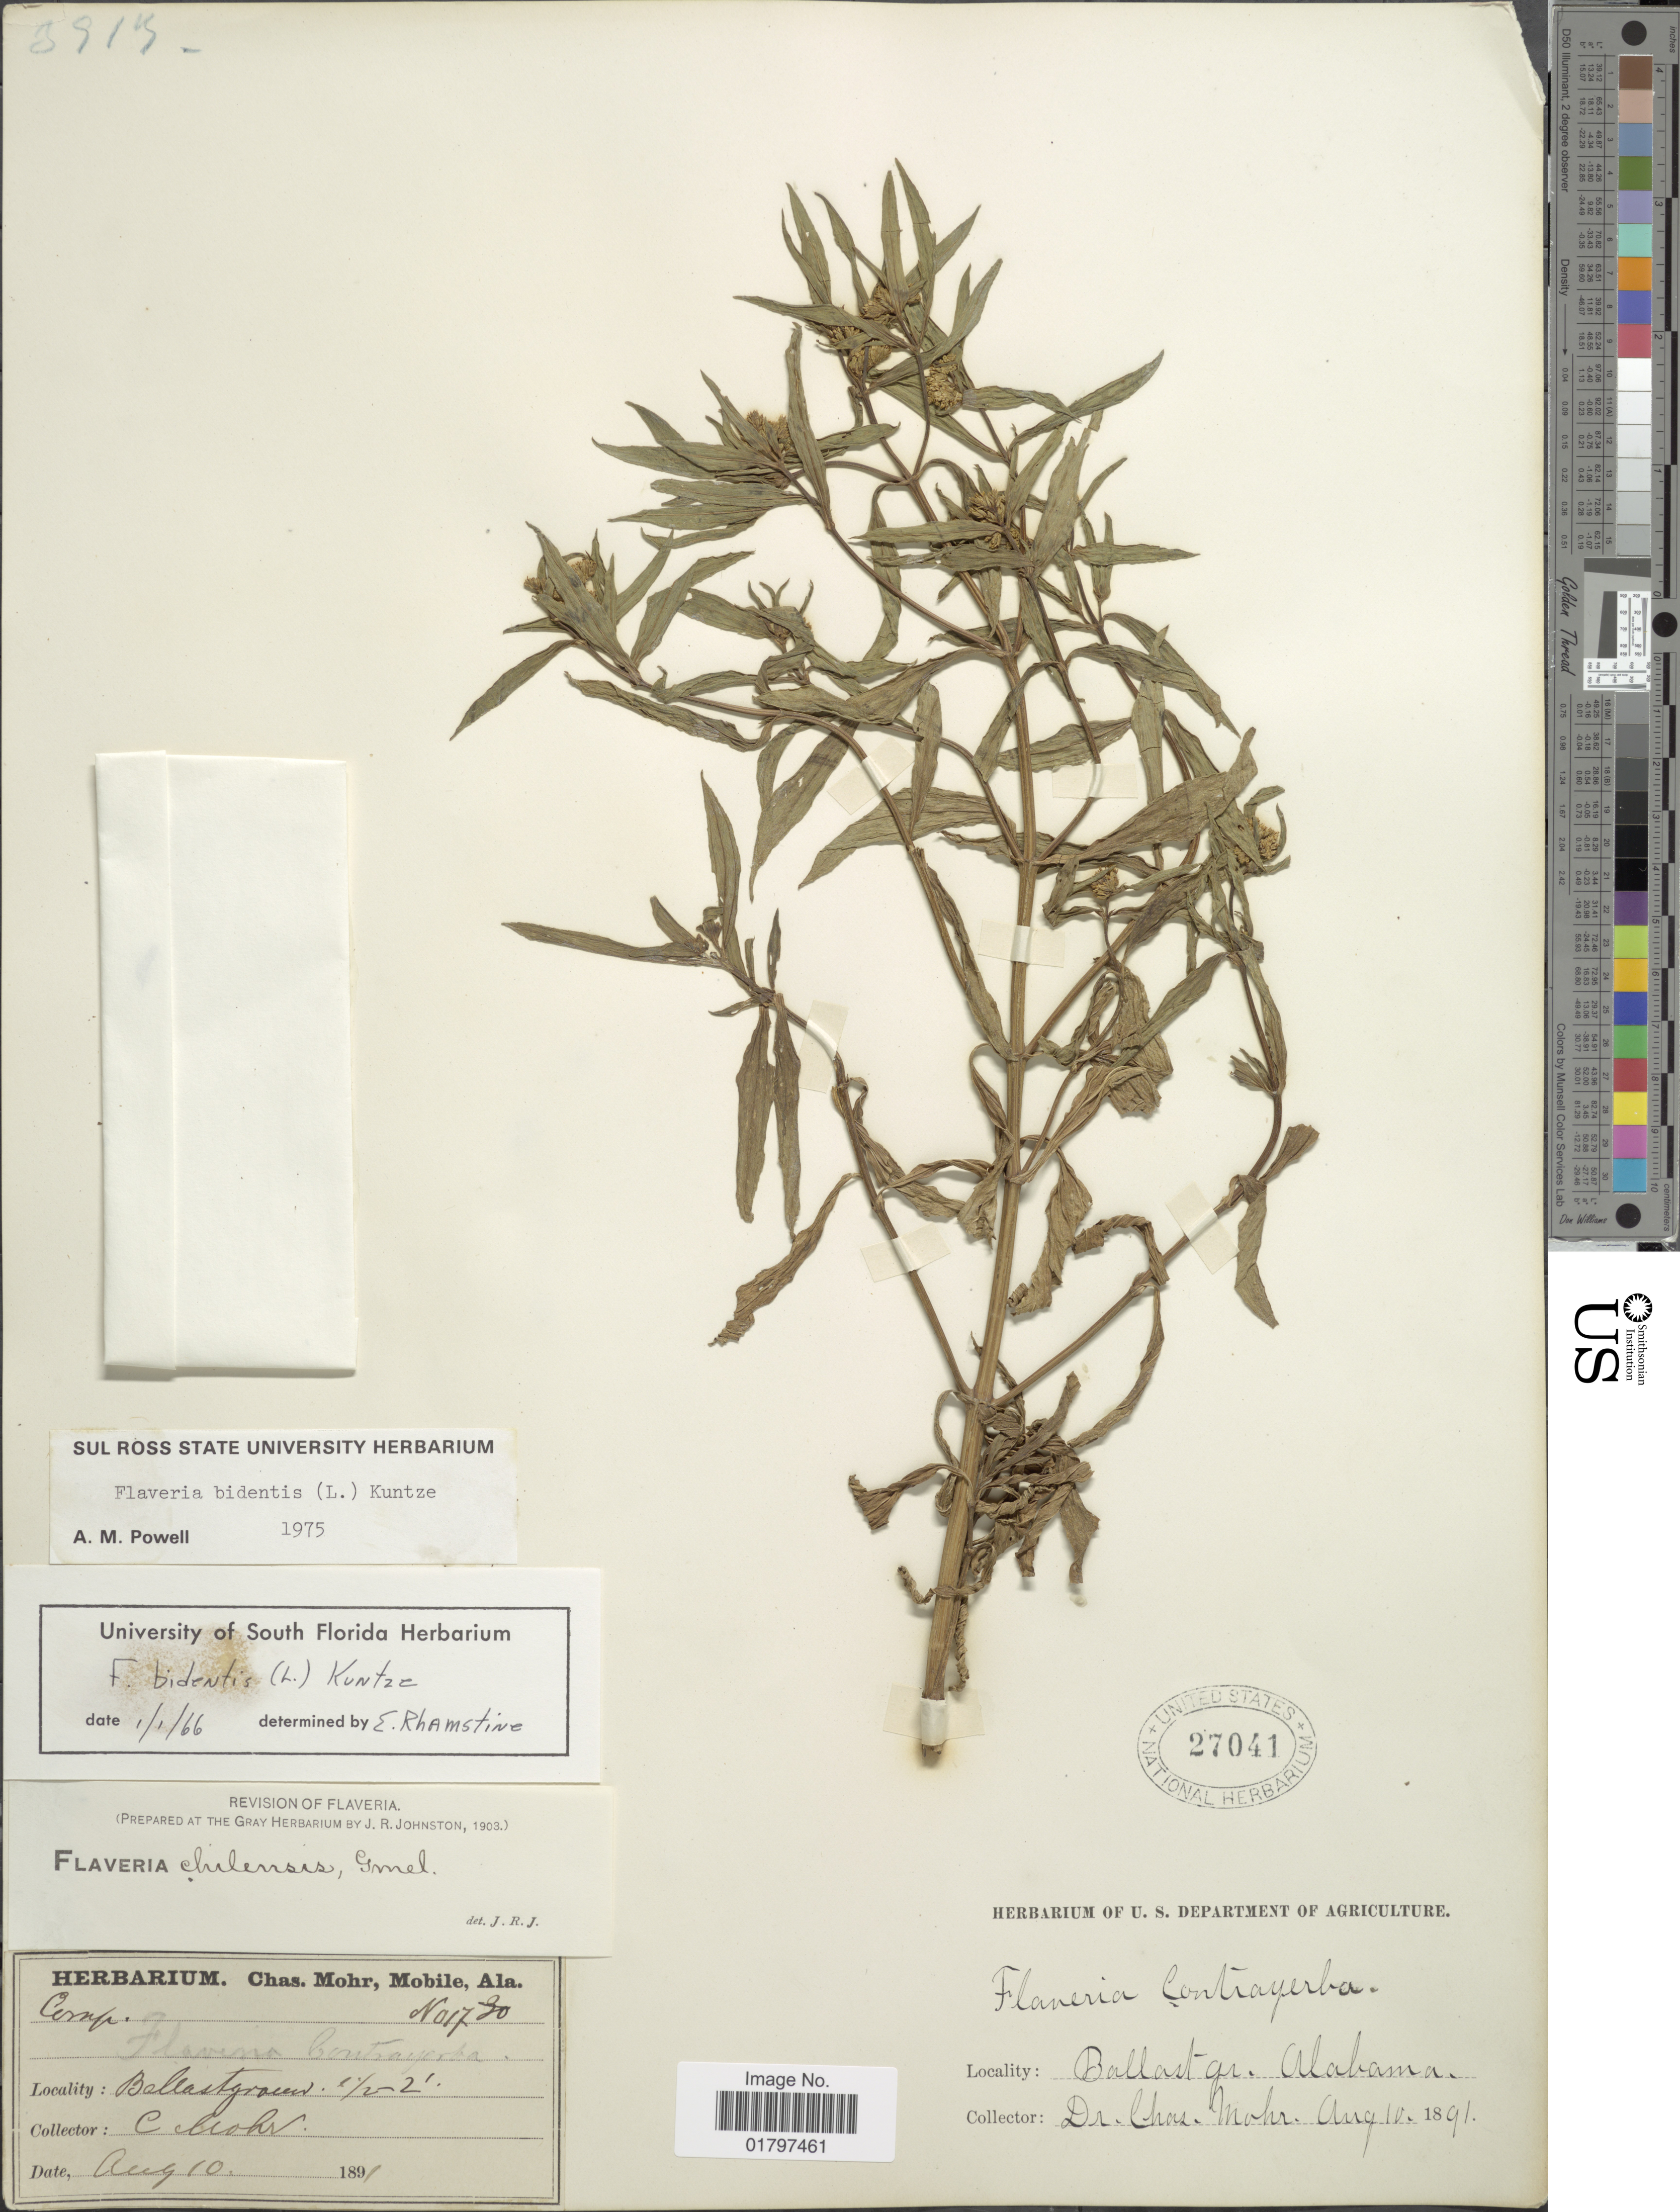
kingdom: Plantae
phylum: Tracheophyta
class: Magnoliopsida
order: Asterales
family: Asteraceae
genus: Flaveria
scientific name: Flaveria bidentis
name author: (L.) Kuntze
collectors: Mohr, C. T. (herbarium)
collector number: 17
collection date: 1891-08-10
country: United States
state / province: Alabama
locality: Ballast ground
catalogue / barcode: US 27041